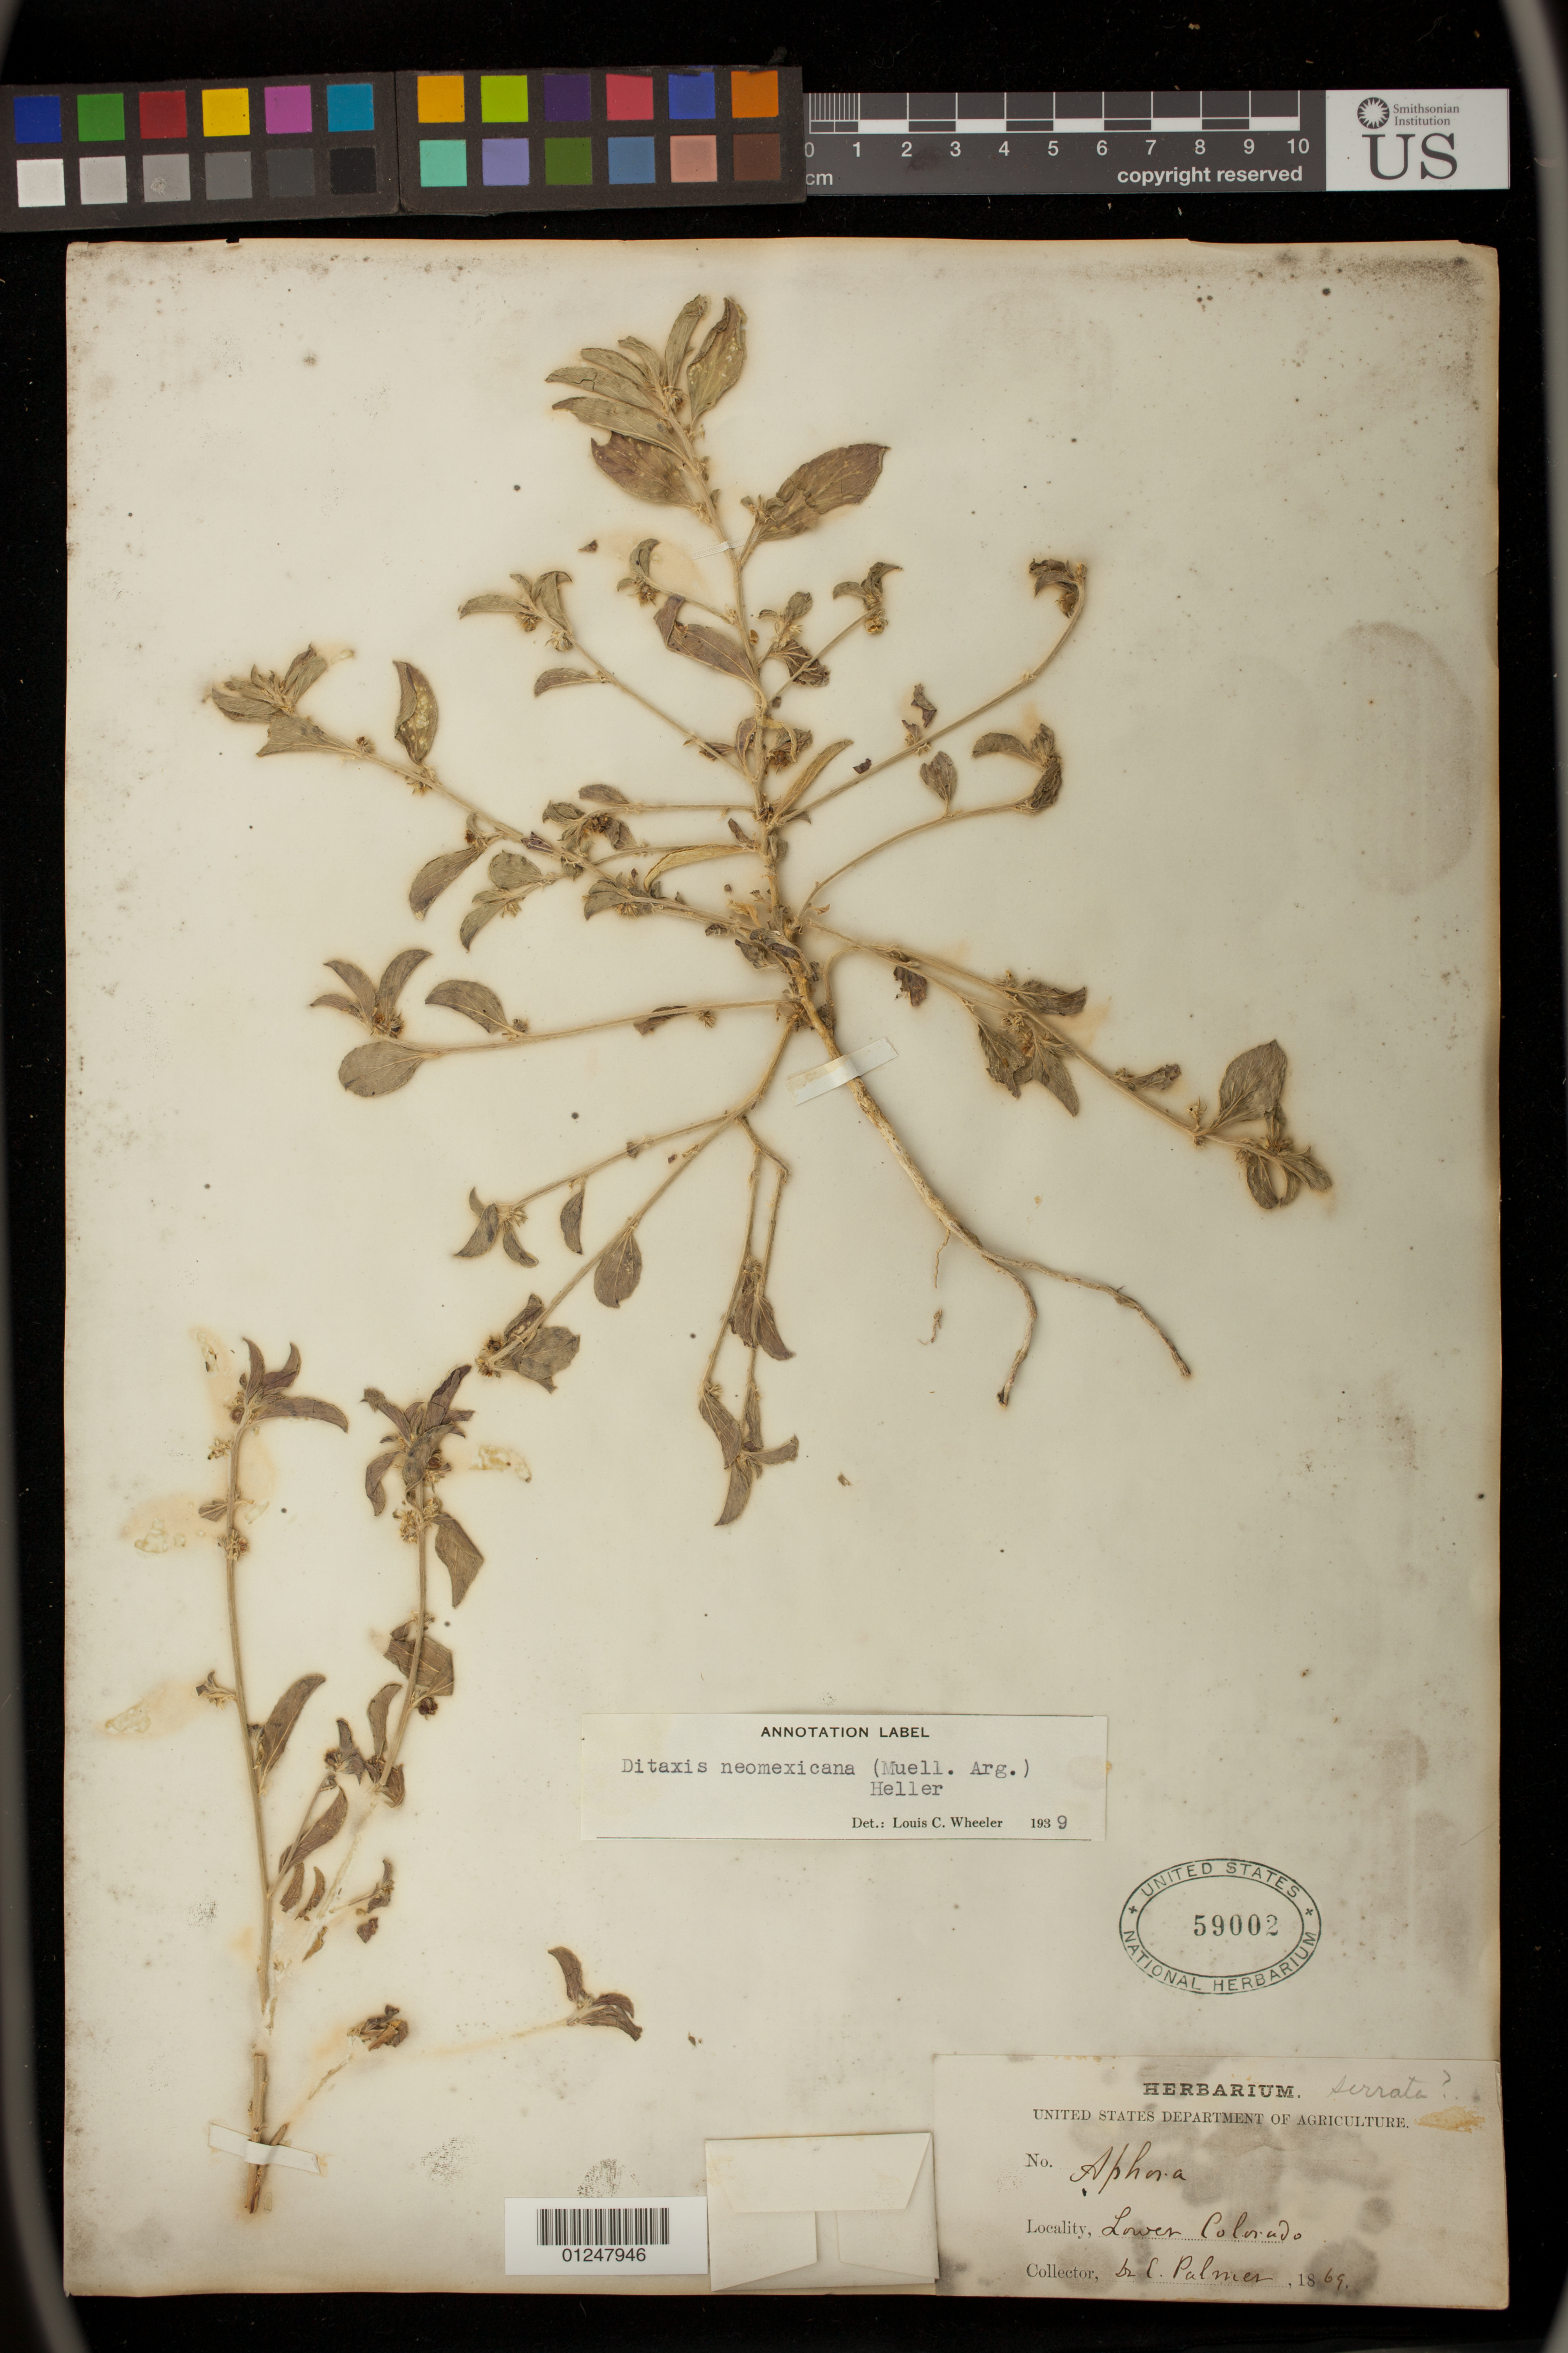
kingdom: Plantae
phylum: Tracheophyta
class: Magnoliopsida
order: Malpighiales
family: Euphorbiaceae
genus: Argythamnia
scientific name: Argythamnia serrata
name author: (Torr.) Müll. Arg.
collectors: E. Palmer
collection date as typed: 1869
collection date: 1869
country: United States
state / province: Colorado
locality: Lower Colorado.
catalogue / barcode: US 59002